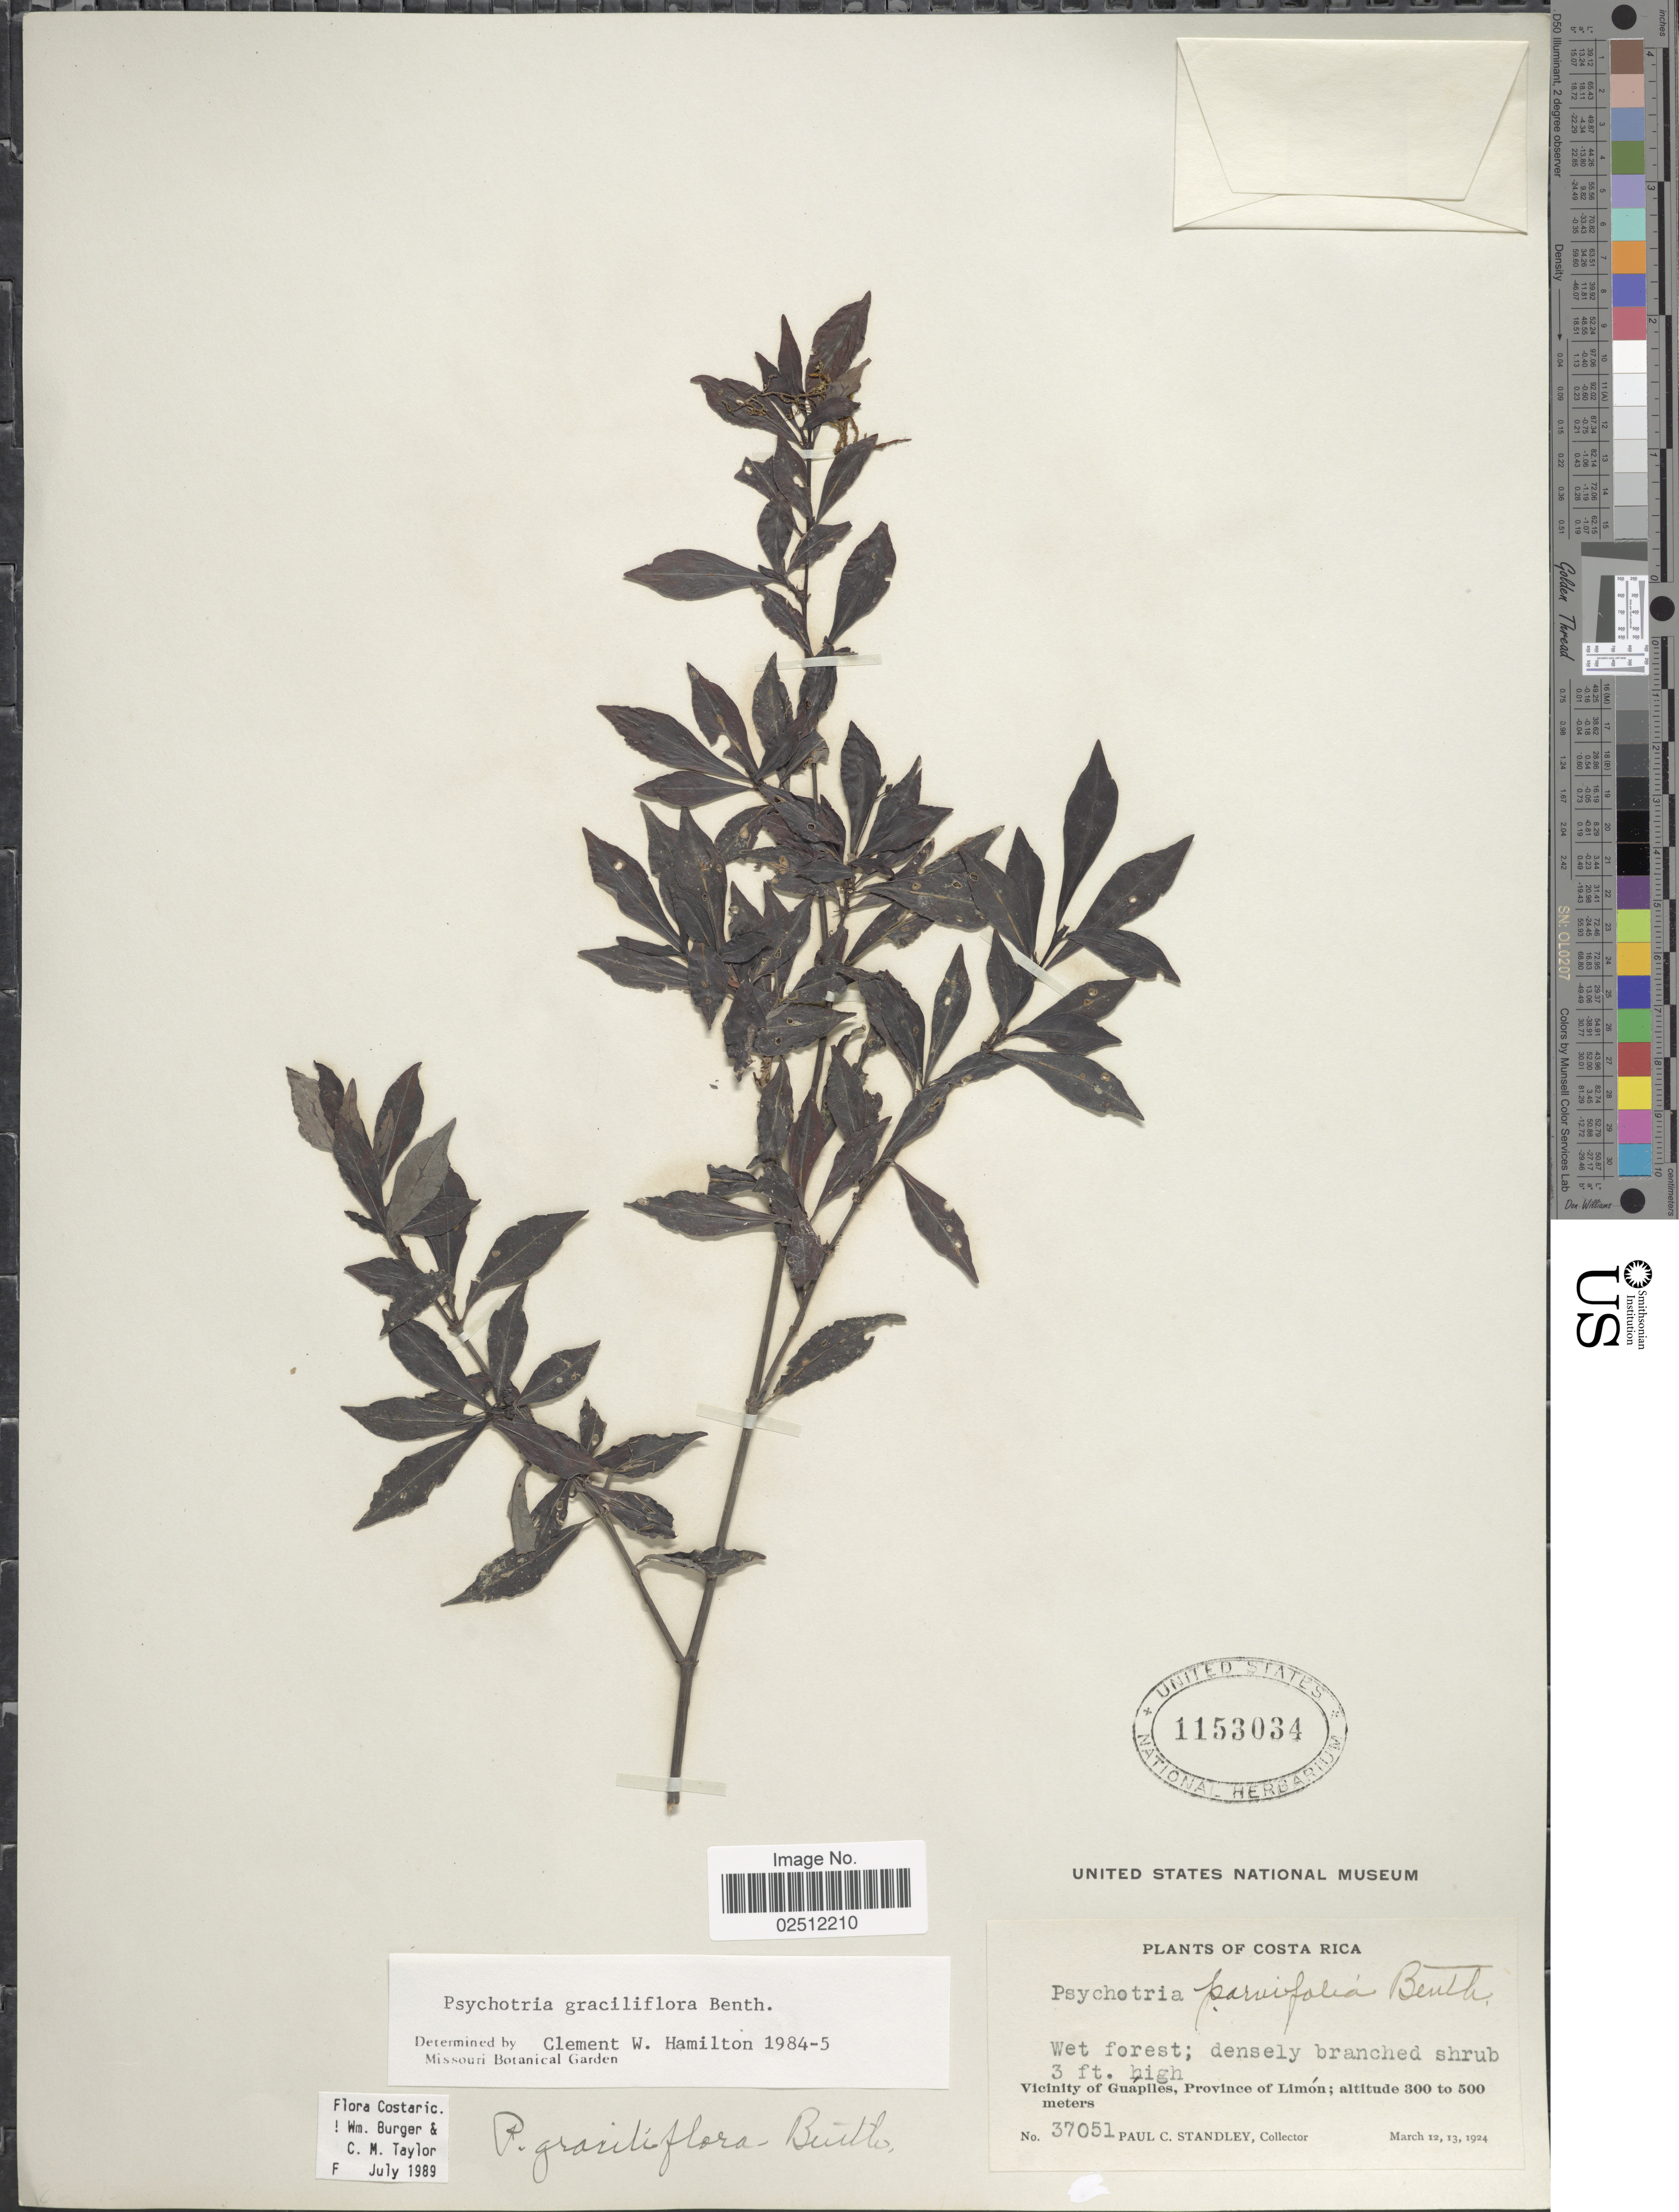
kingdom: Plantae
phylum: Tracheophyta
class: Magnoliopsida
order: Gentianales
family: Rubiaceae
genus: Psychotria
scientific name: Psychotria graciliflora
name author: Benth.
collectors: P. C. Standley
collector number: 37051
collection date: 1924-03-12/1924-03-13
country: Costa Rica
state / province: Limón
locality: Wet forest; Vicinity of Guápiles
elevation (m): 300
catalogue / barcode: US 1153034